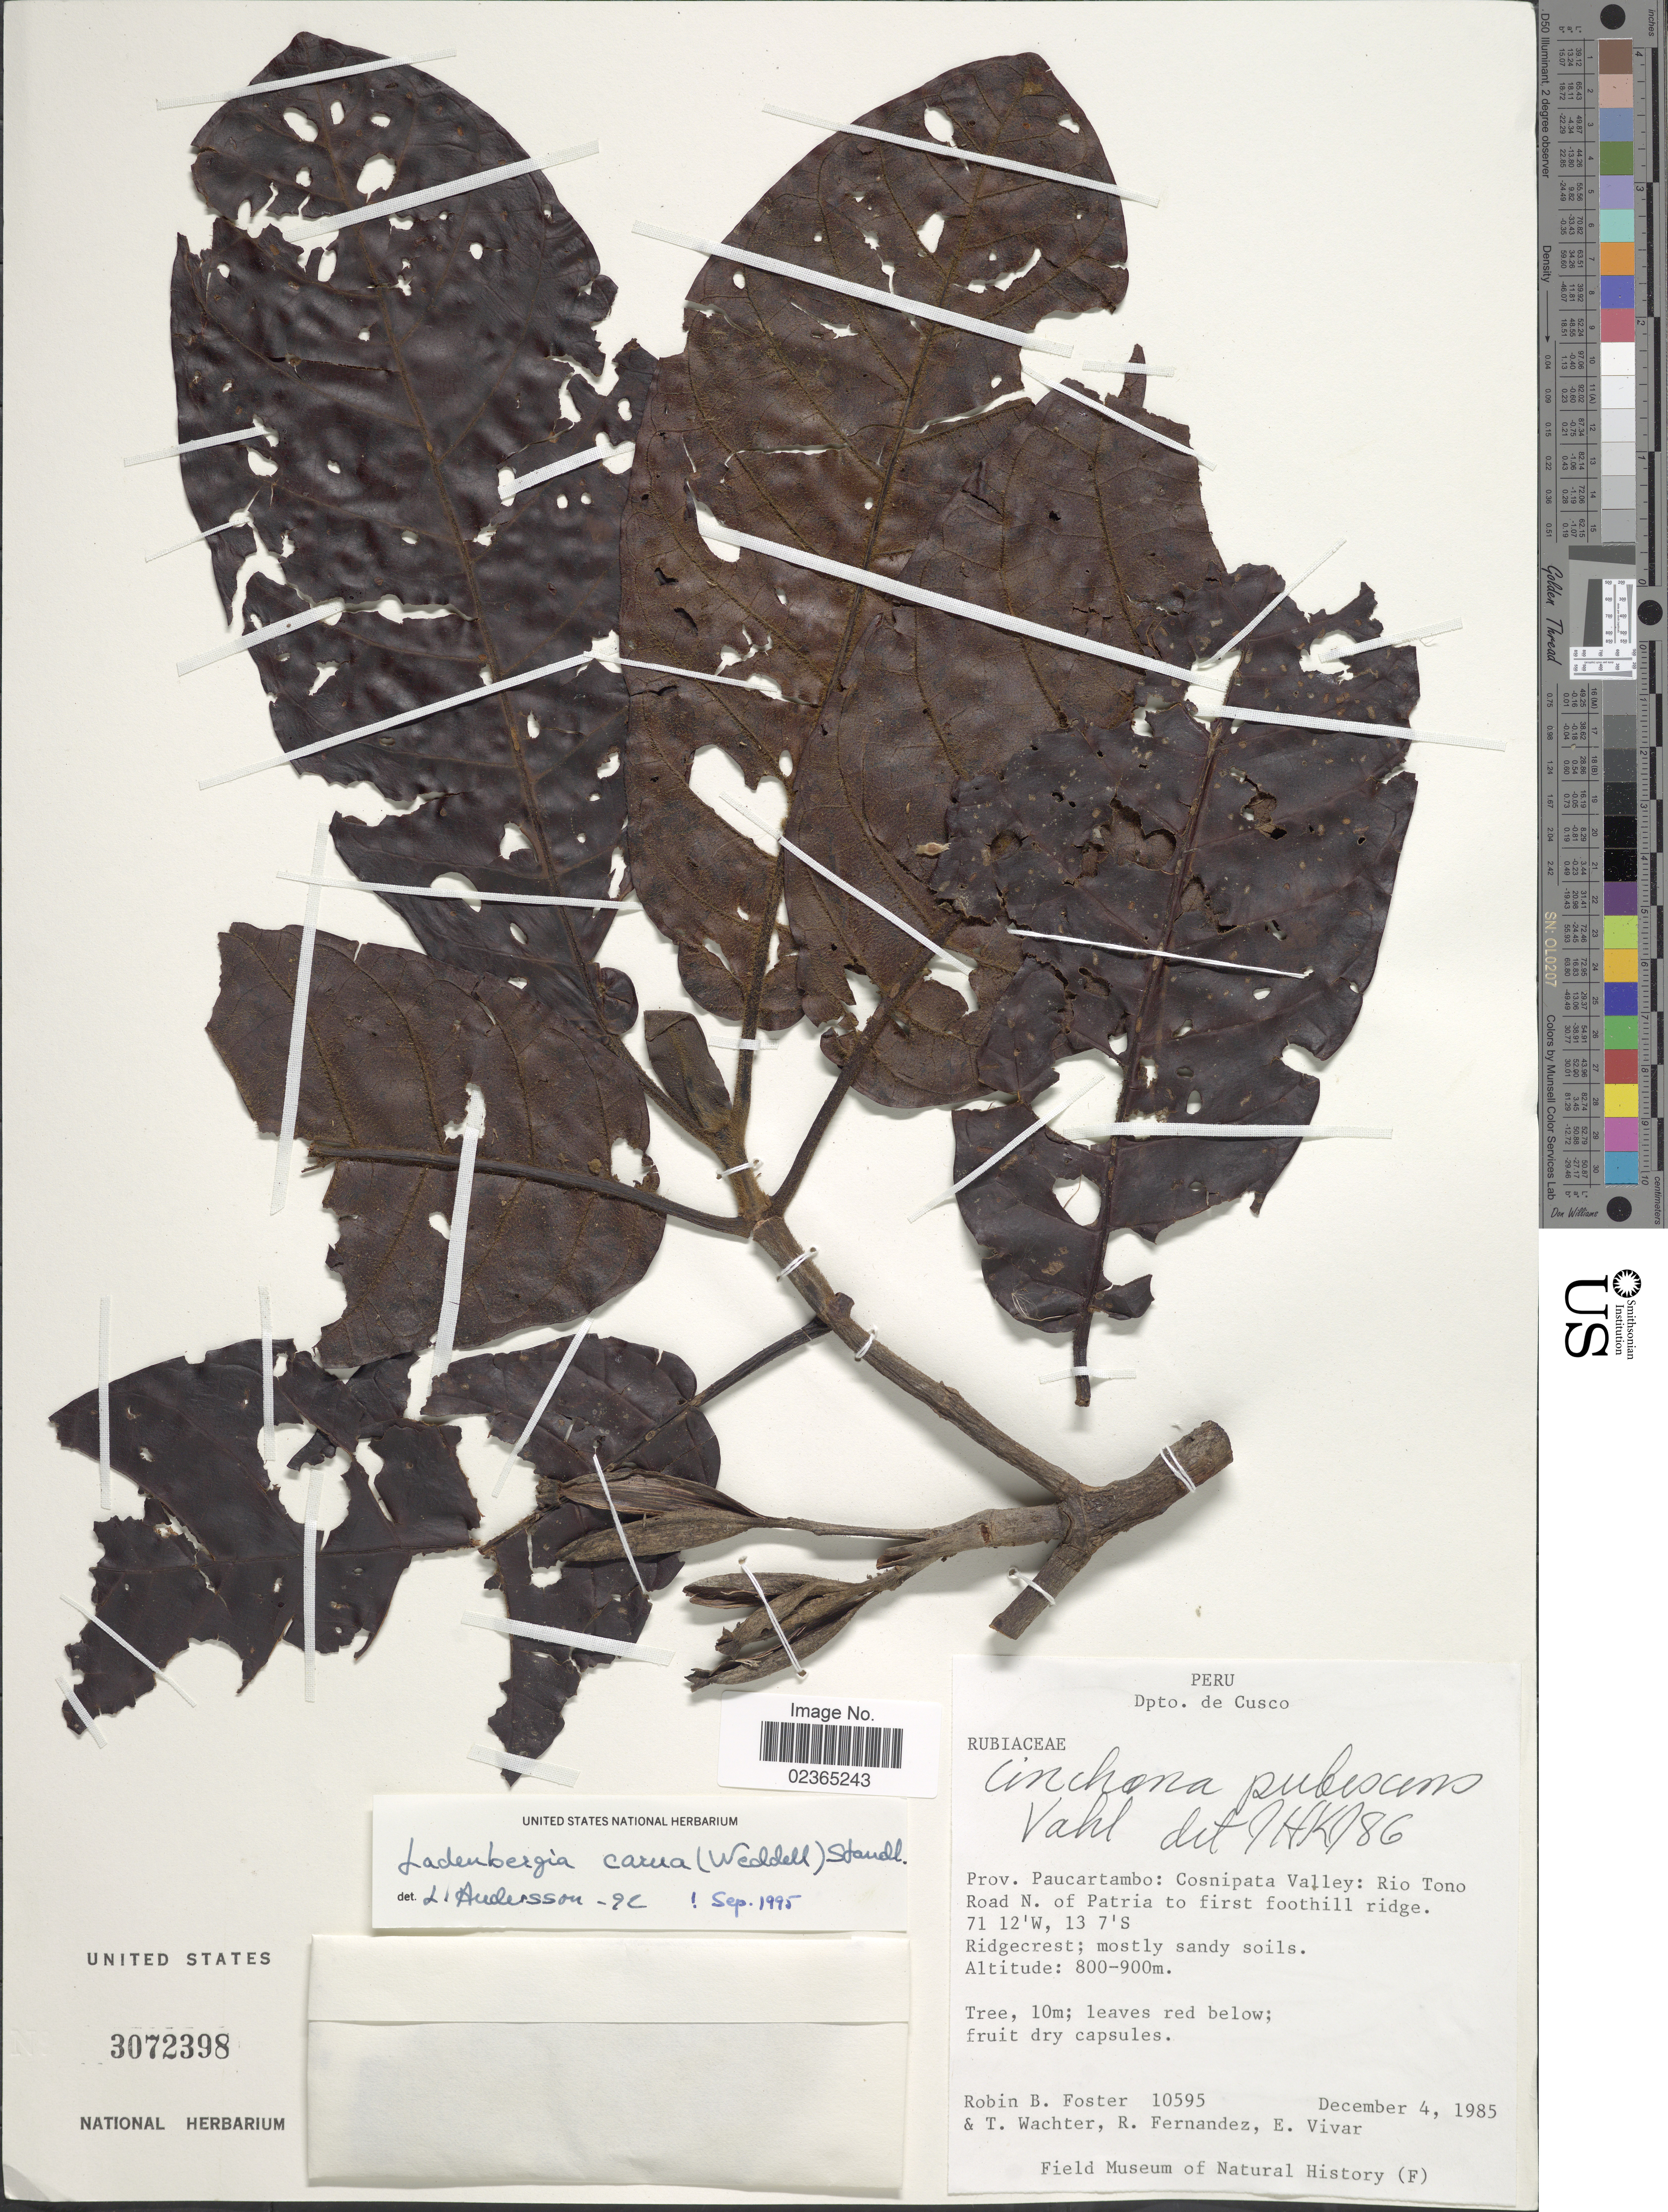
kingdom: Plantae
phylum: Tracheophyta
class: Magnoliopsida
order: Gentianales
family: Rubiaceae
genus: Ladenbergia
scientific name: Ladenbergia carua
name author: (Wedd.) Standl.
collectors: R. B. Foster, T. Wachter, R. Fernandez & E. Vivar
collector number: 10595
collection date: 1985-12-04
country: Peru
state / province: Cusco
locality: Prov. Paucartambo: Cosnipata Valley: Rio Tono Road N. of Patria to first foothill ridge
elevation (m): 800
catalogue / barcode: US 3072398